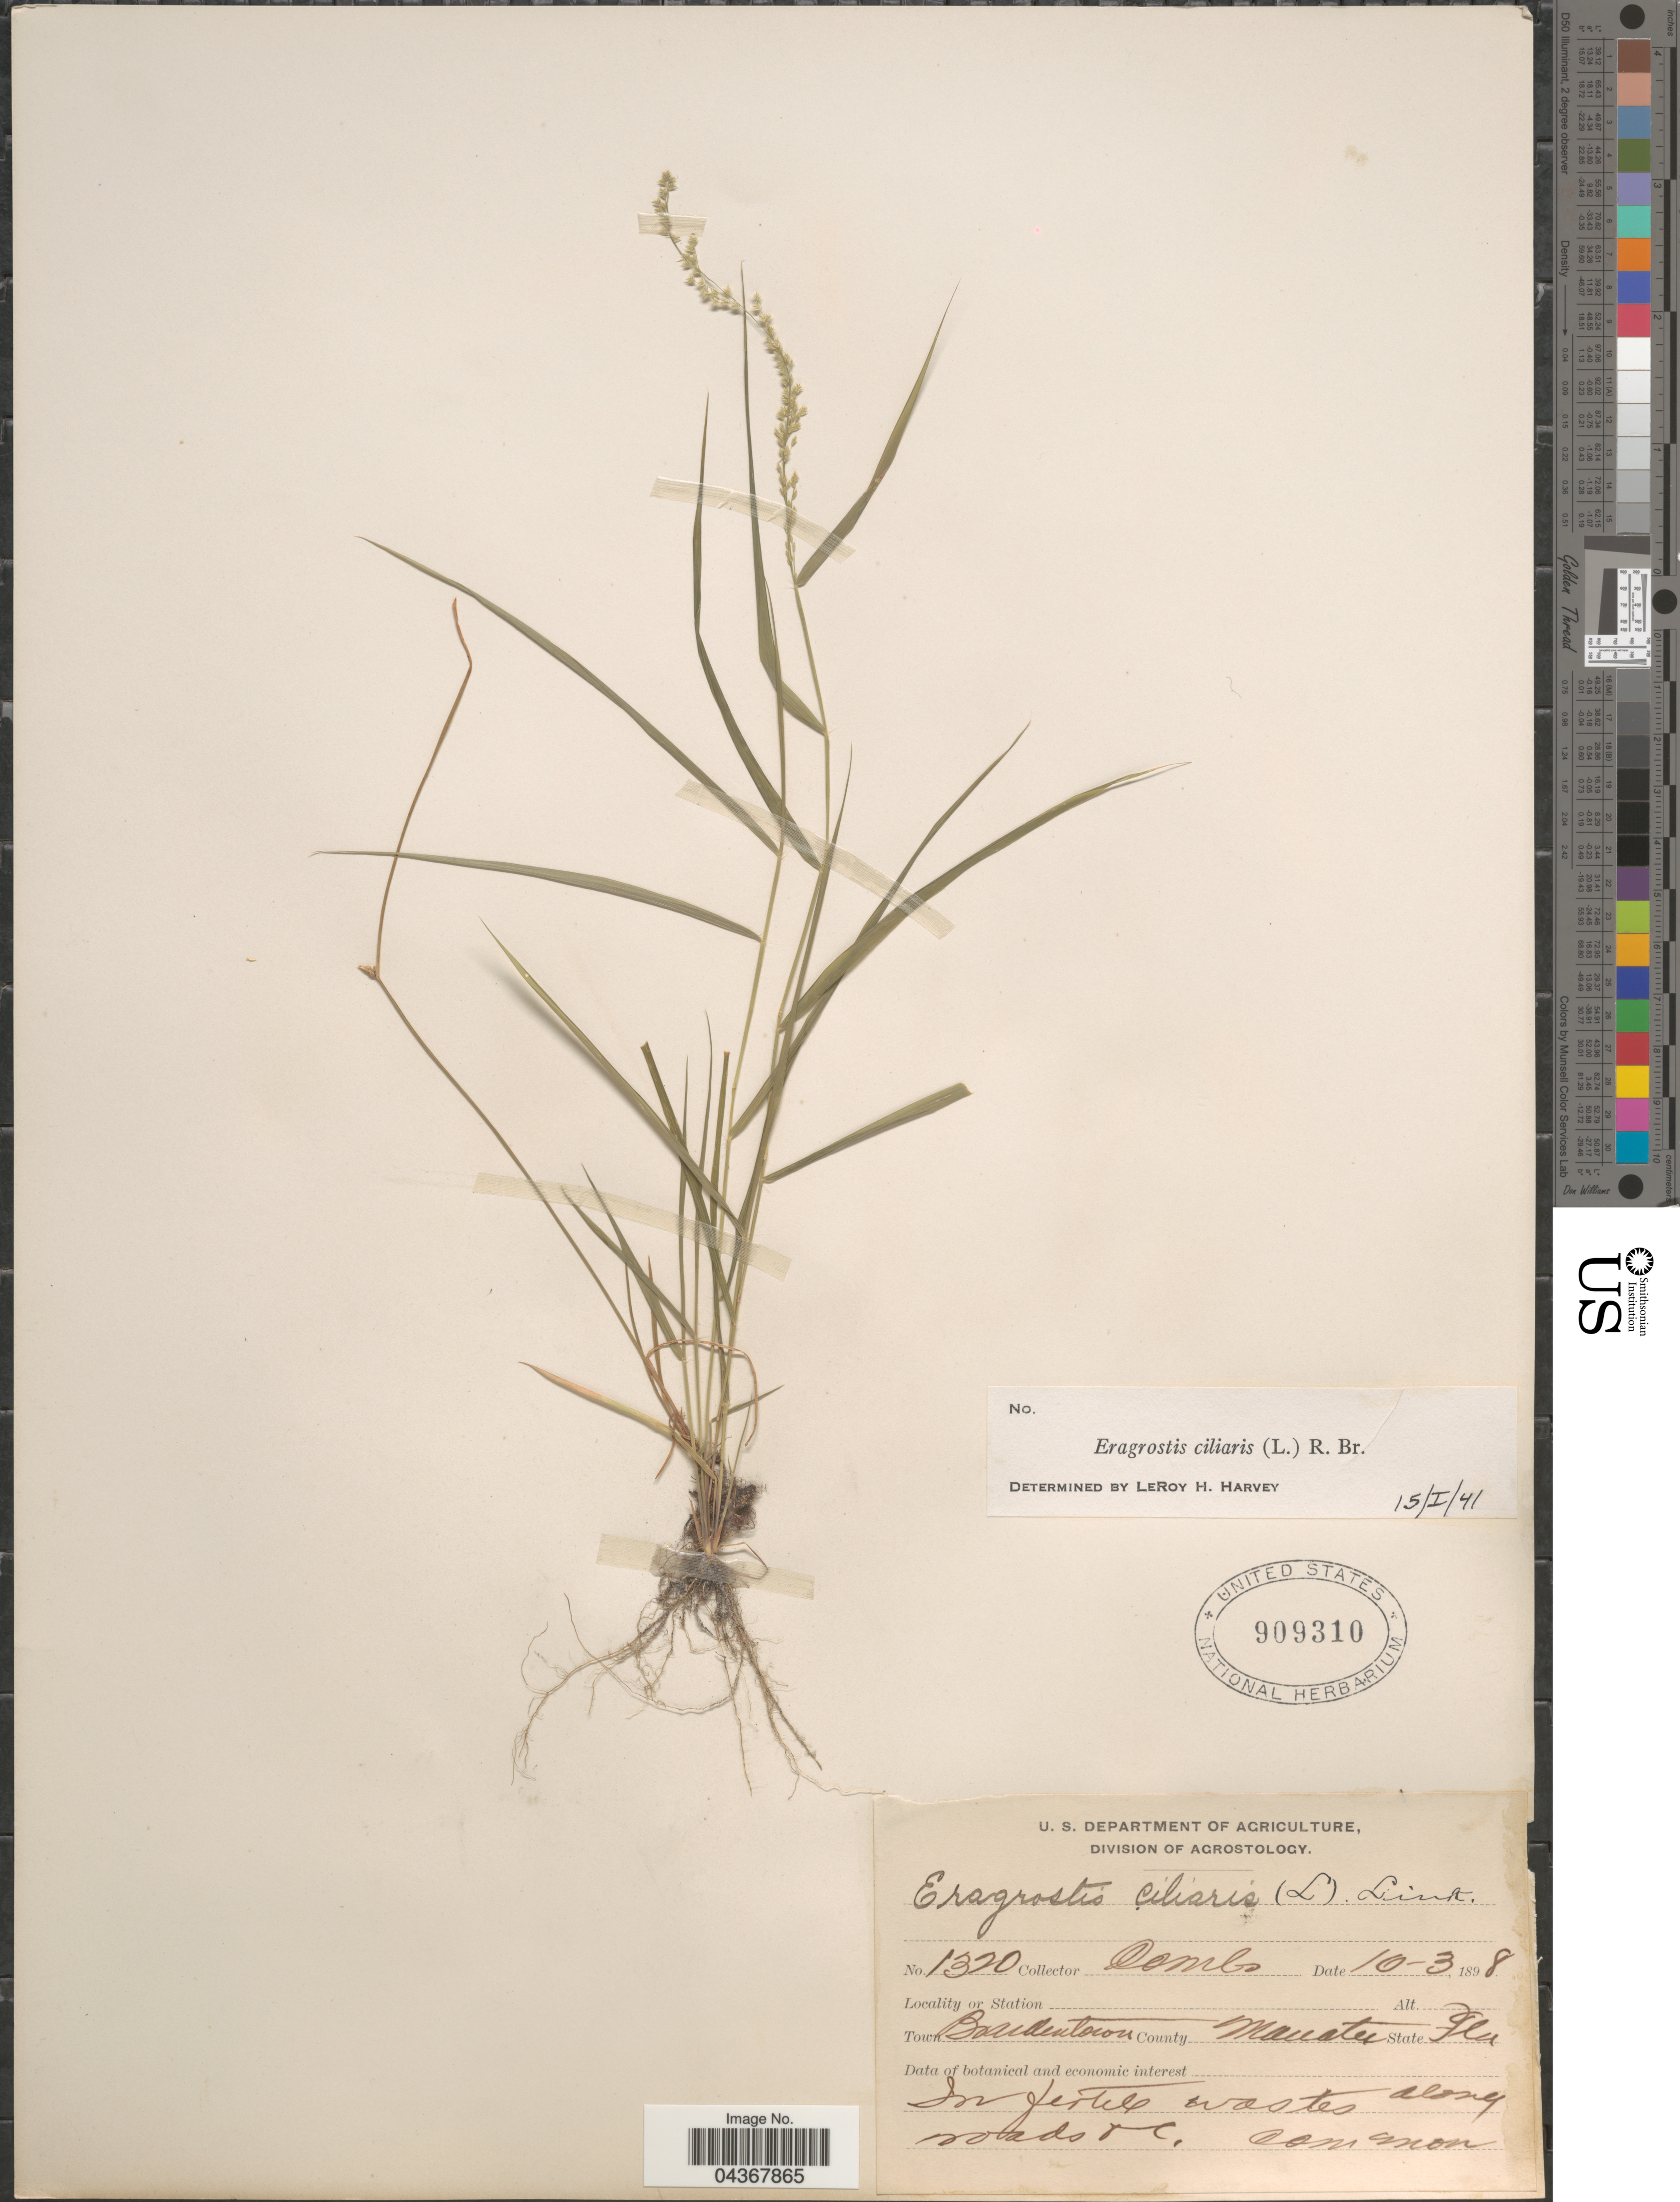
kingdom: Plantae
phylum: Tracheophyta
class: Liliopsida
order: Poales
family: Poaceae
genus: Eragrostis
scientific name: Eragrostis ciliaris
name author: (L.) R. Br.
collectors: -. Combs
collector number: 1320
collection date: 1898-10-03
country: United States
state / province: Florida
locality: Town Braidentown. County Manatee.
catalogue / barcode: US 909310